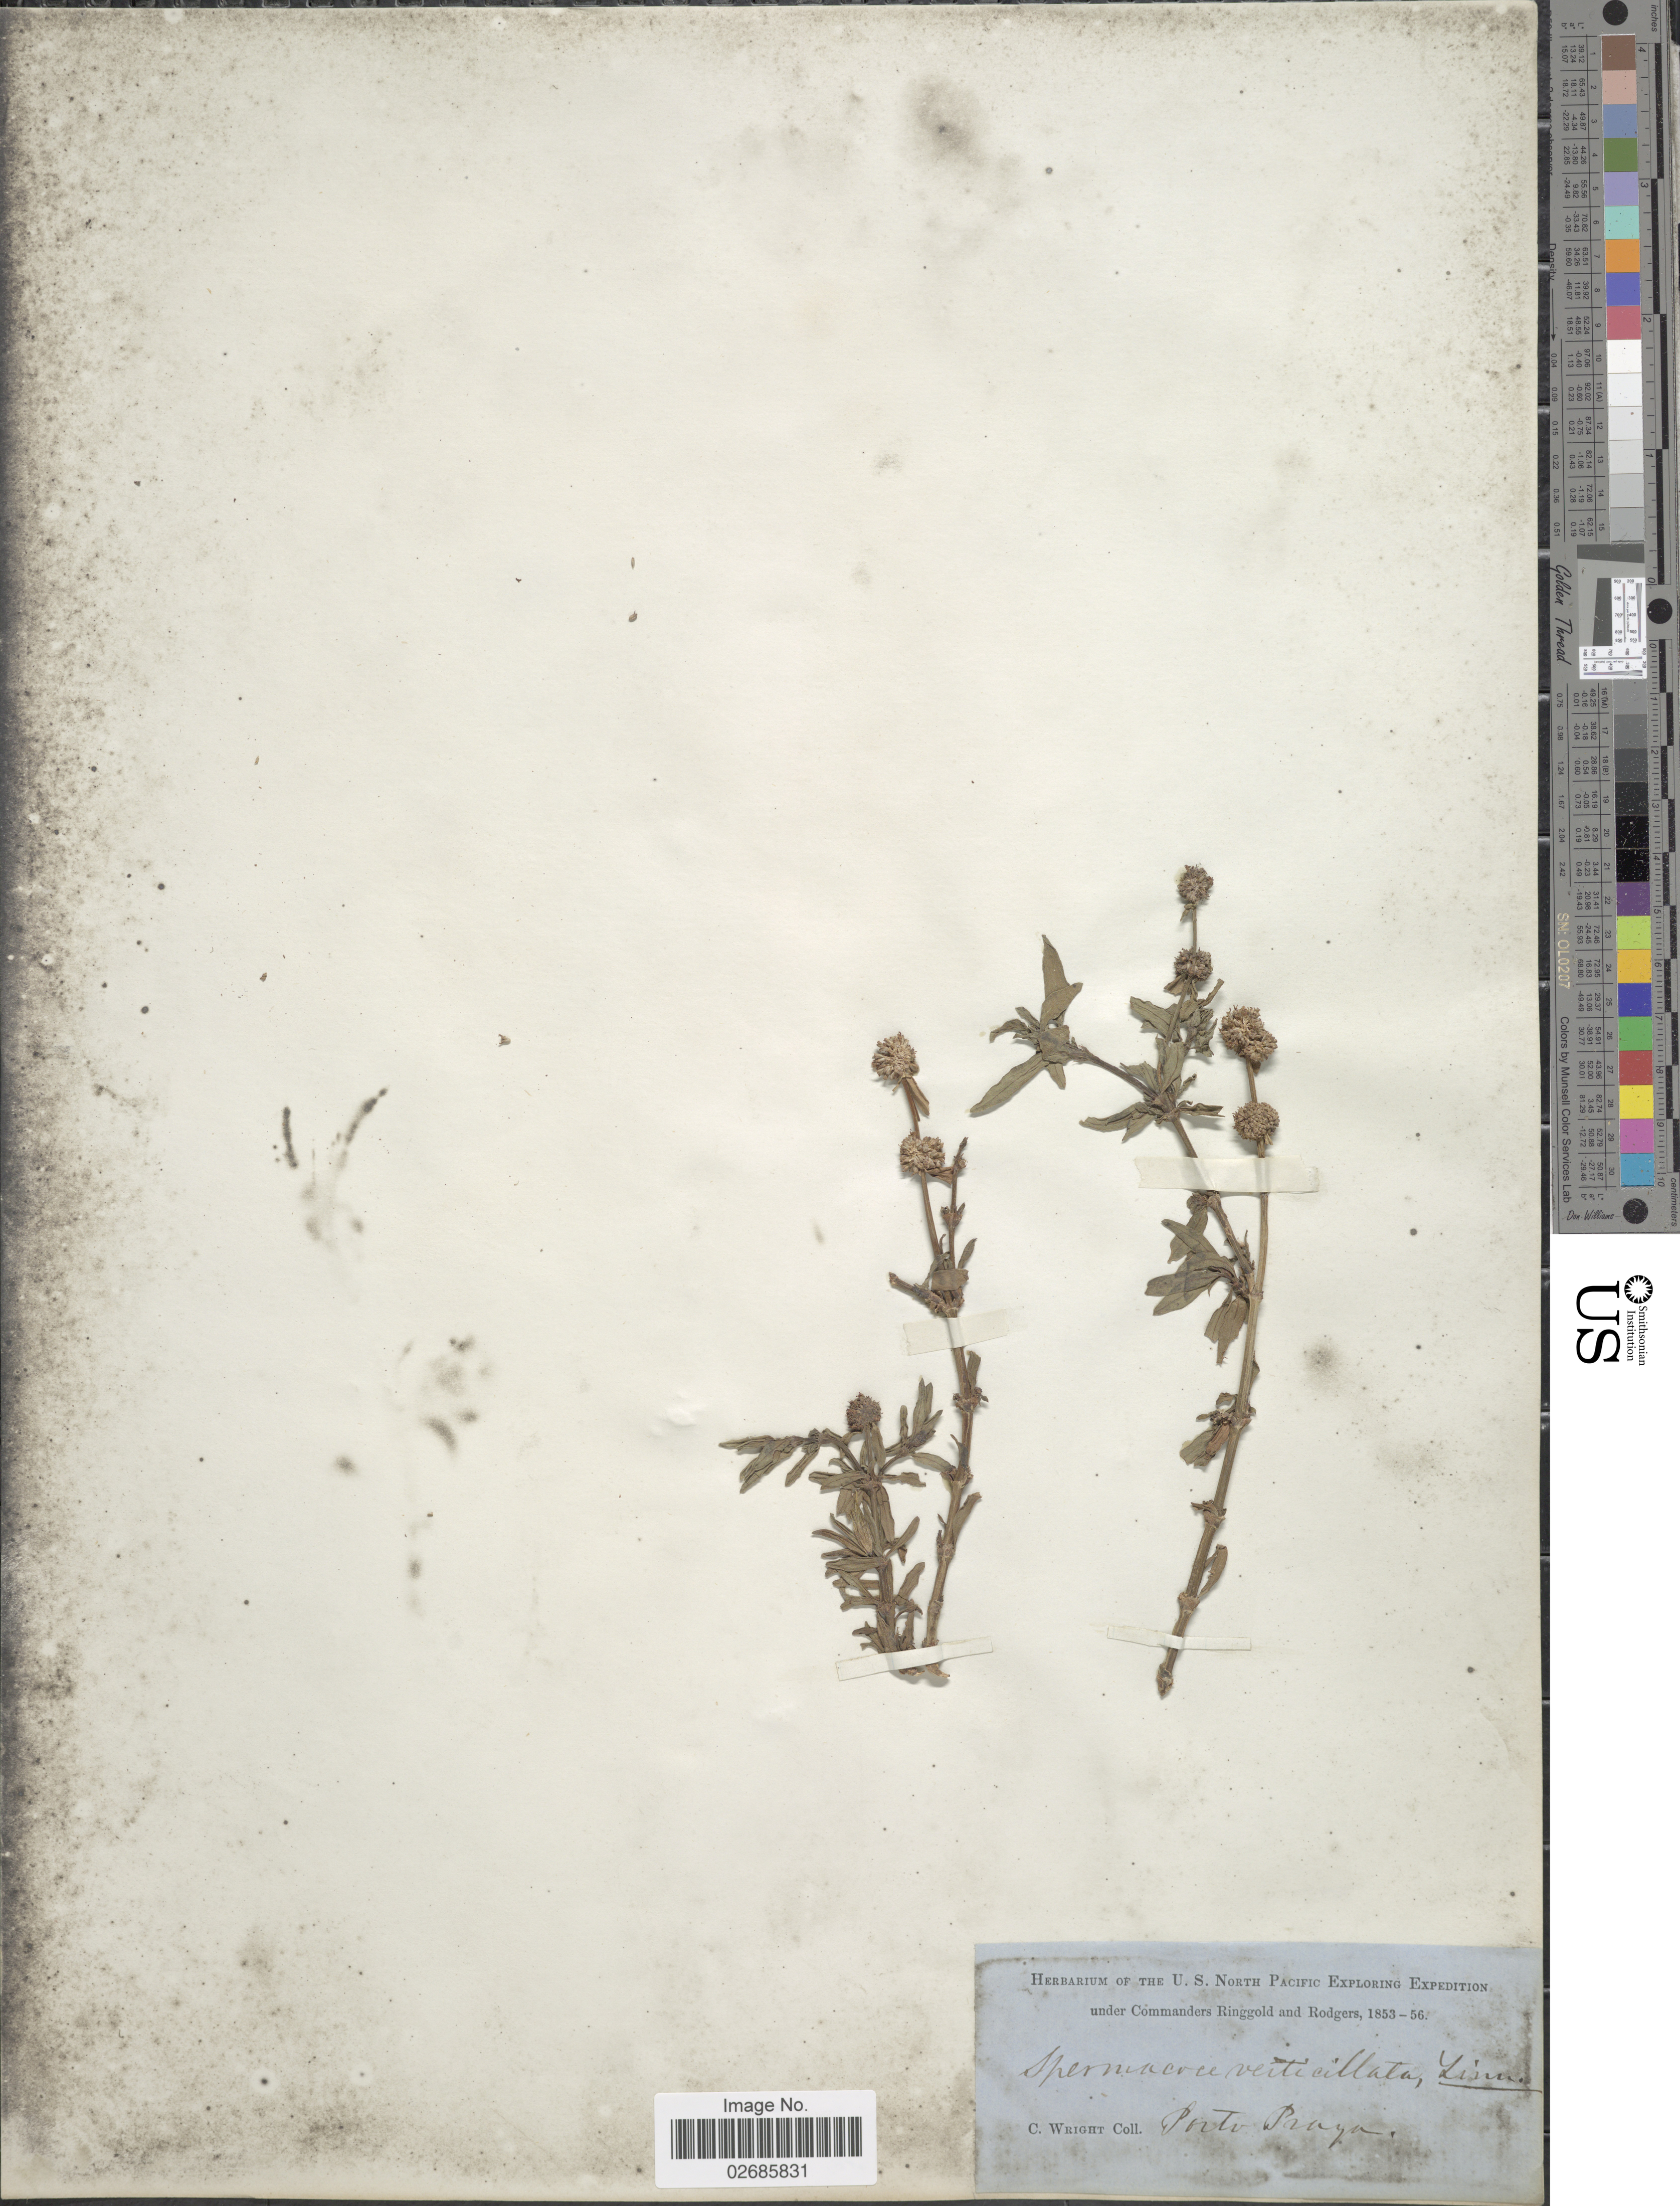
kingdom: Plantae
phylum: Tracheophyta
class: Magnoliopsida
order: Gentianales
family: Rubiaceae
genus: Borreria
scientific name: Borreria verticillata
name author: (L.) G. Mey.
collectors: C. Wright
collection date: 1853/1856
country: Cape Verde Islands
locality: Porto Praya